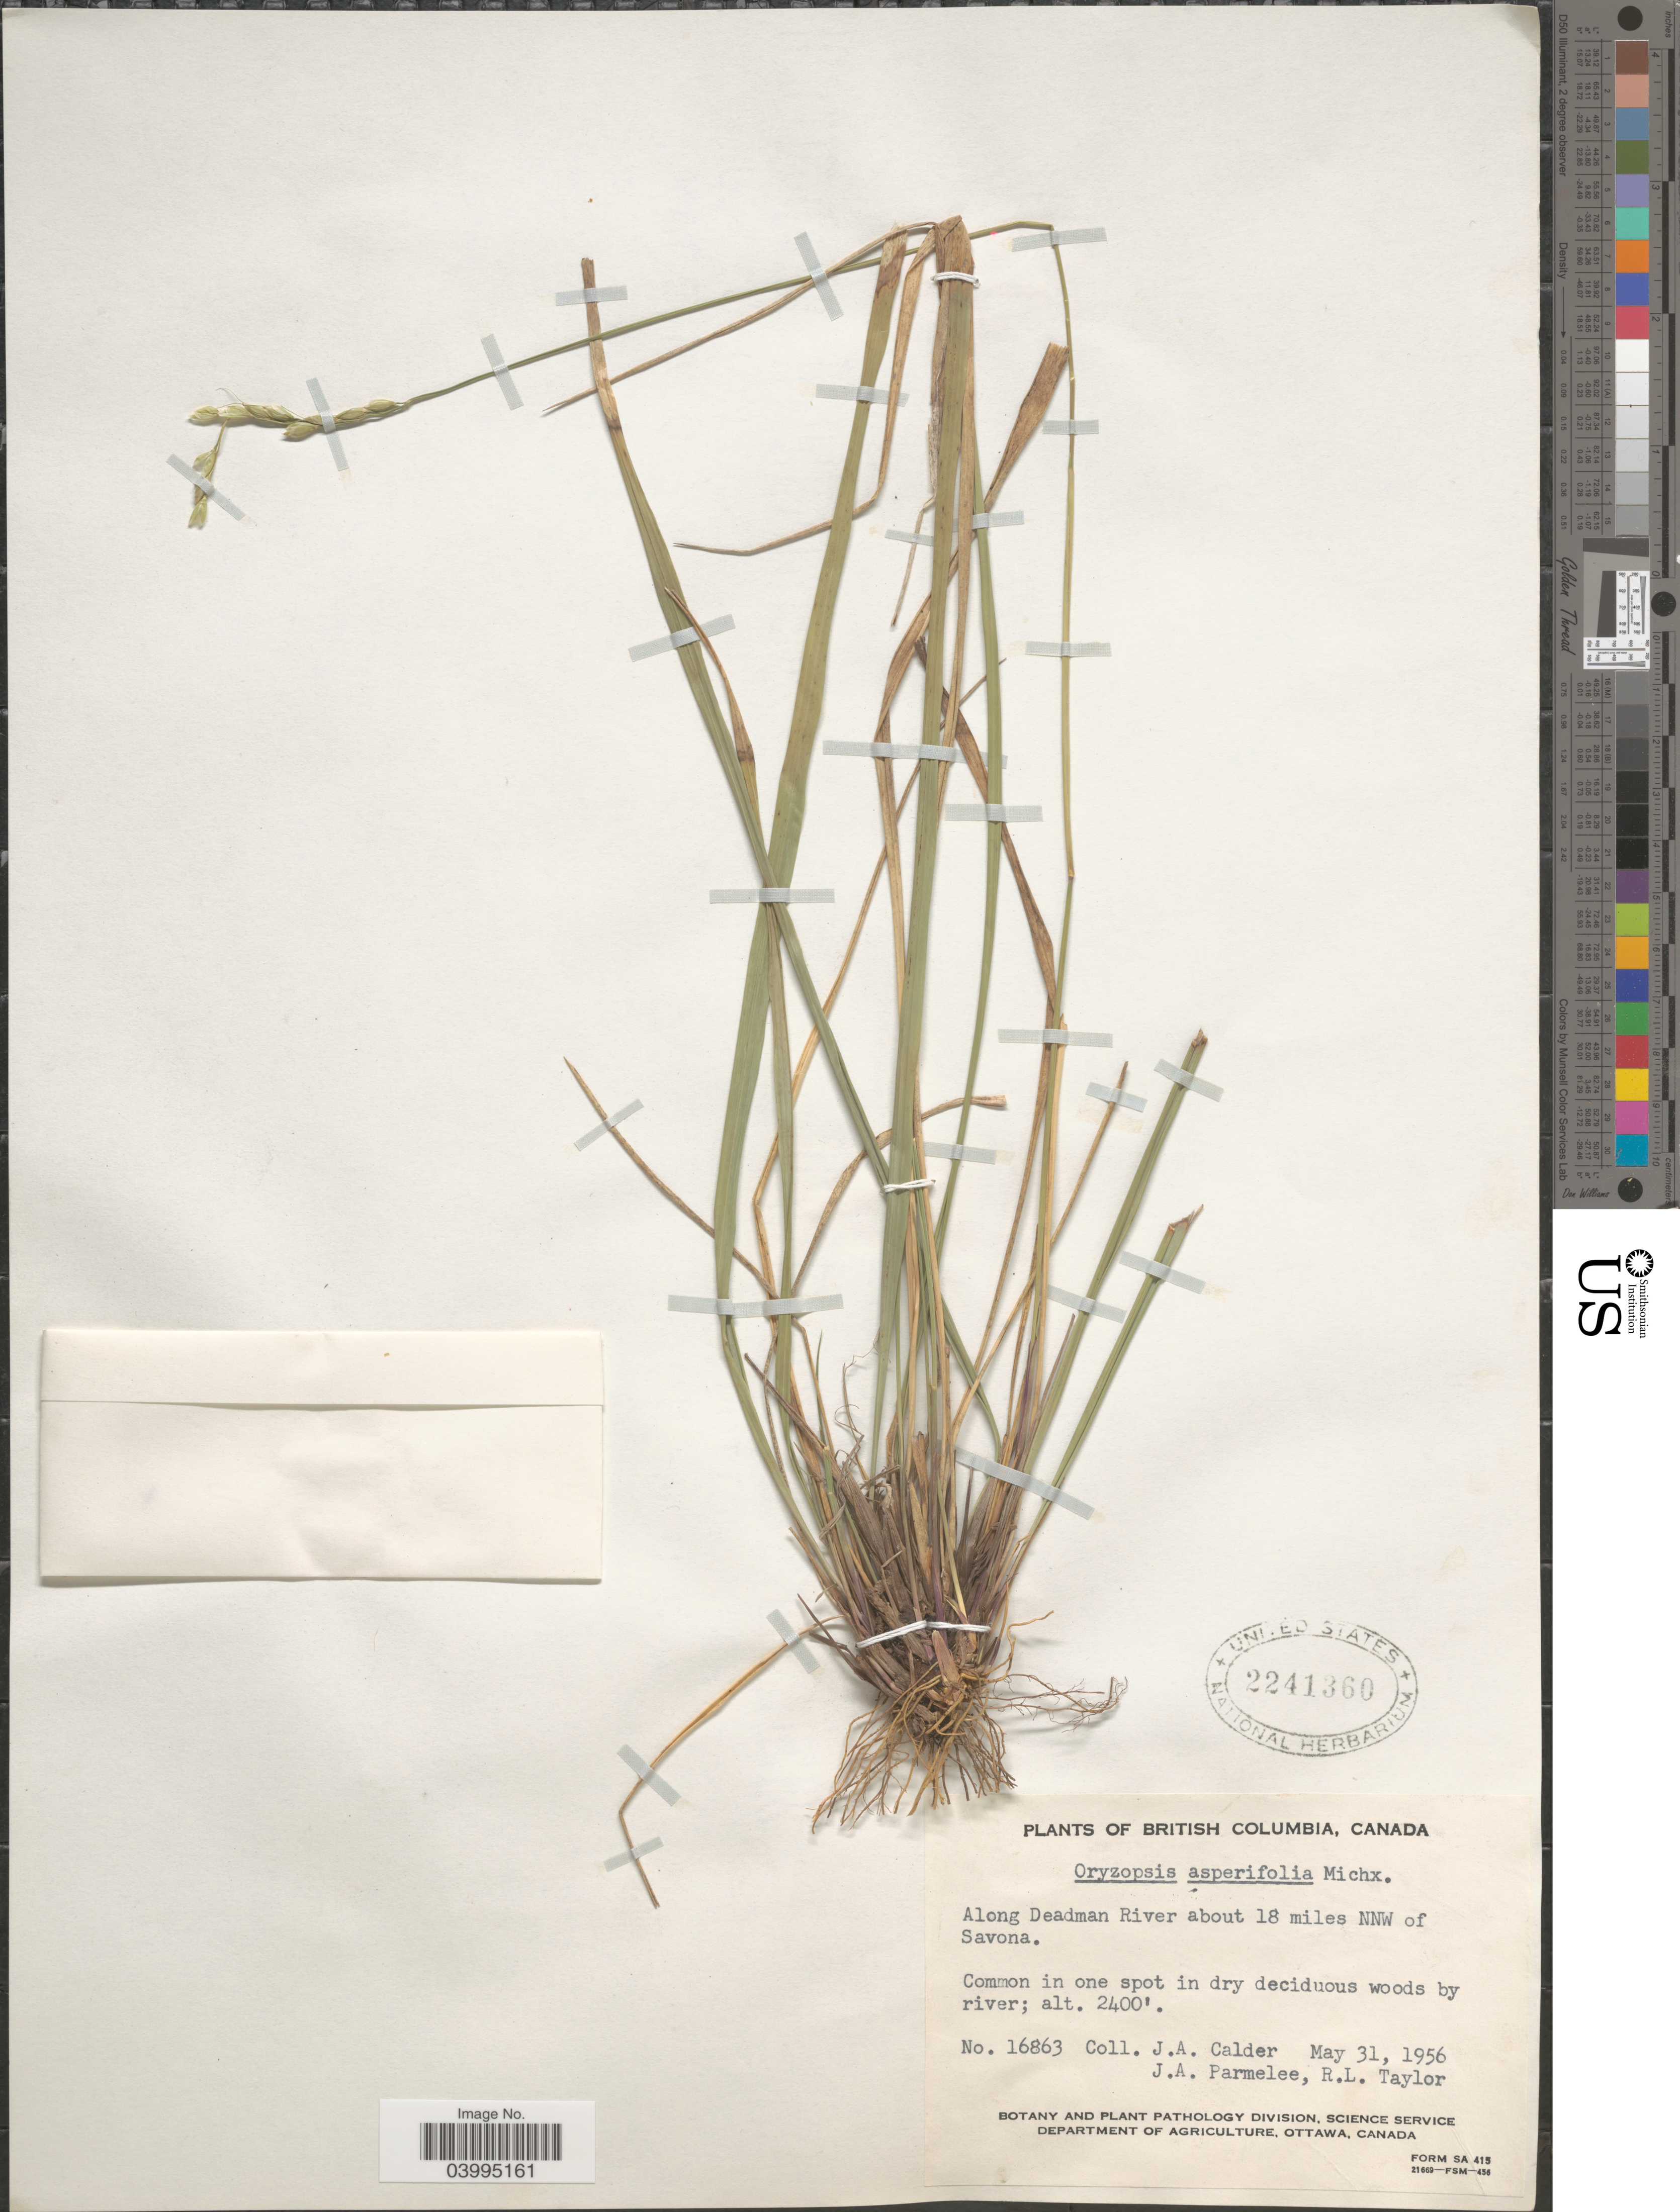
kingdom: Plantae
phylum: Tracheophyta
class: Liliopsida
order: Poales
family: Poaceae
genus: Oryzopsis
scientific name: Oryzopsis asperifolia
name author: Michx.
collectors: J. A. Calder, J. A. Parmelee & R. Taylor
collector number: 16863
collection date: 1956-05-31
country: Canada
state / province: British Columbia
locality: Along Deadman River about 18 miles NNW of Savona. In one spot in dry deciduous woods by river.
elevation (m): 732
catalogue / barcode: US 2241360